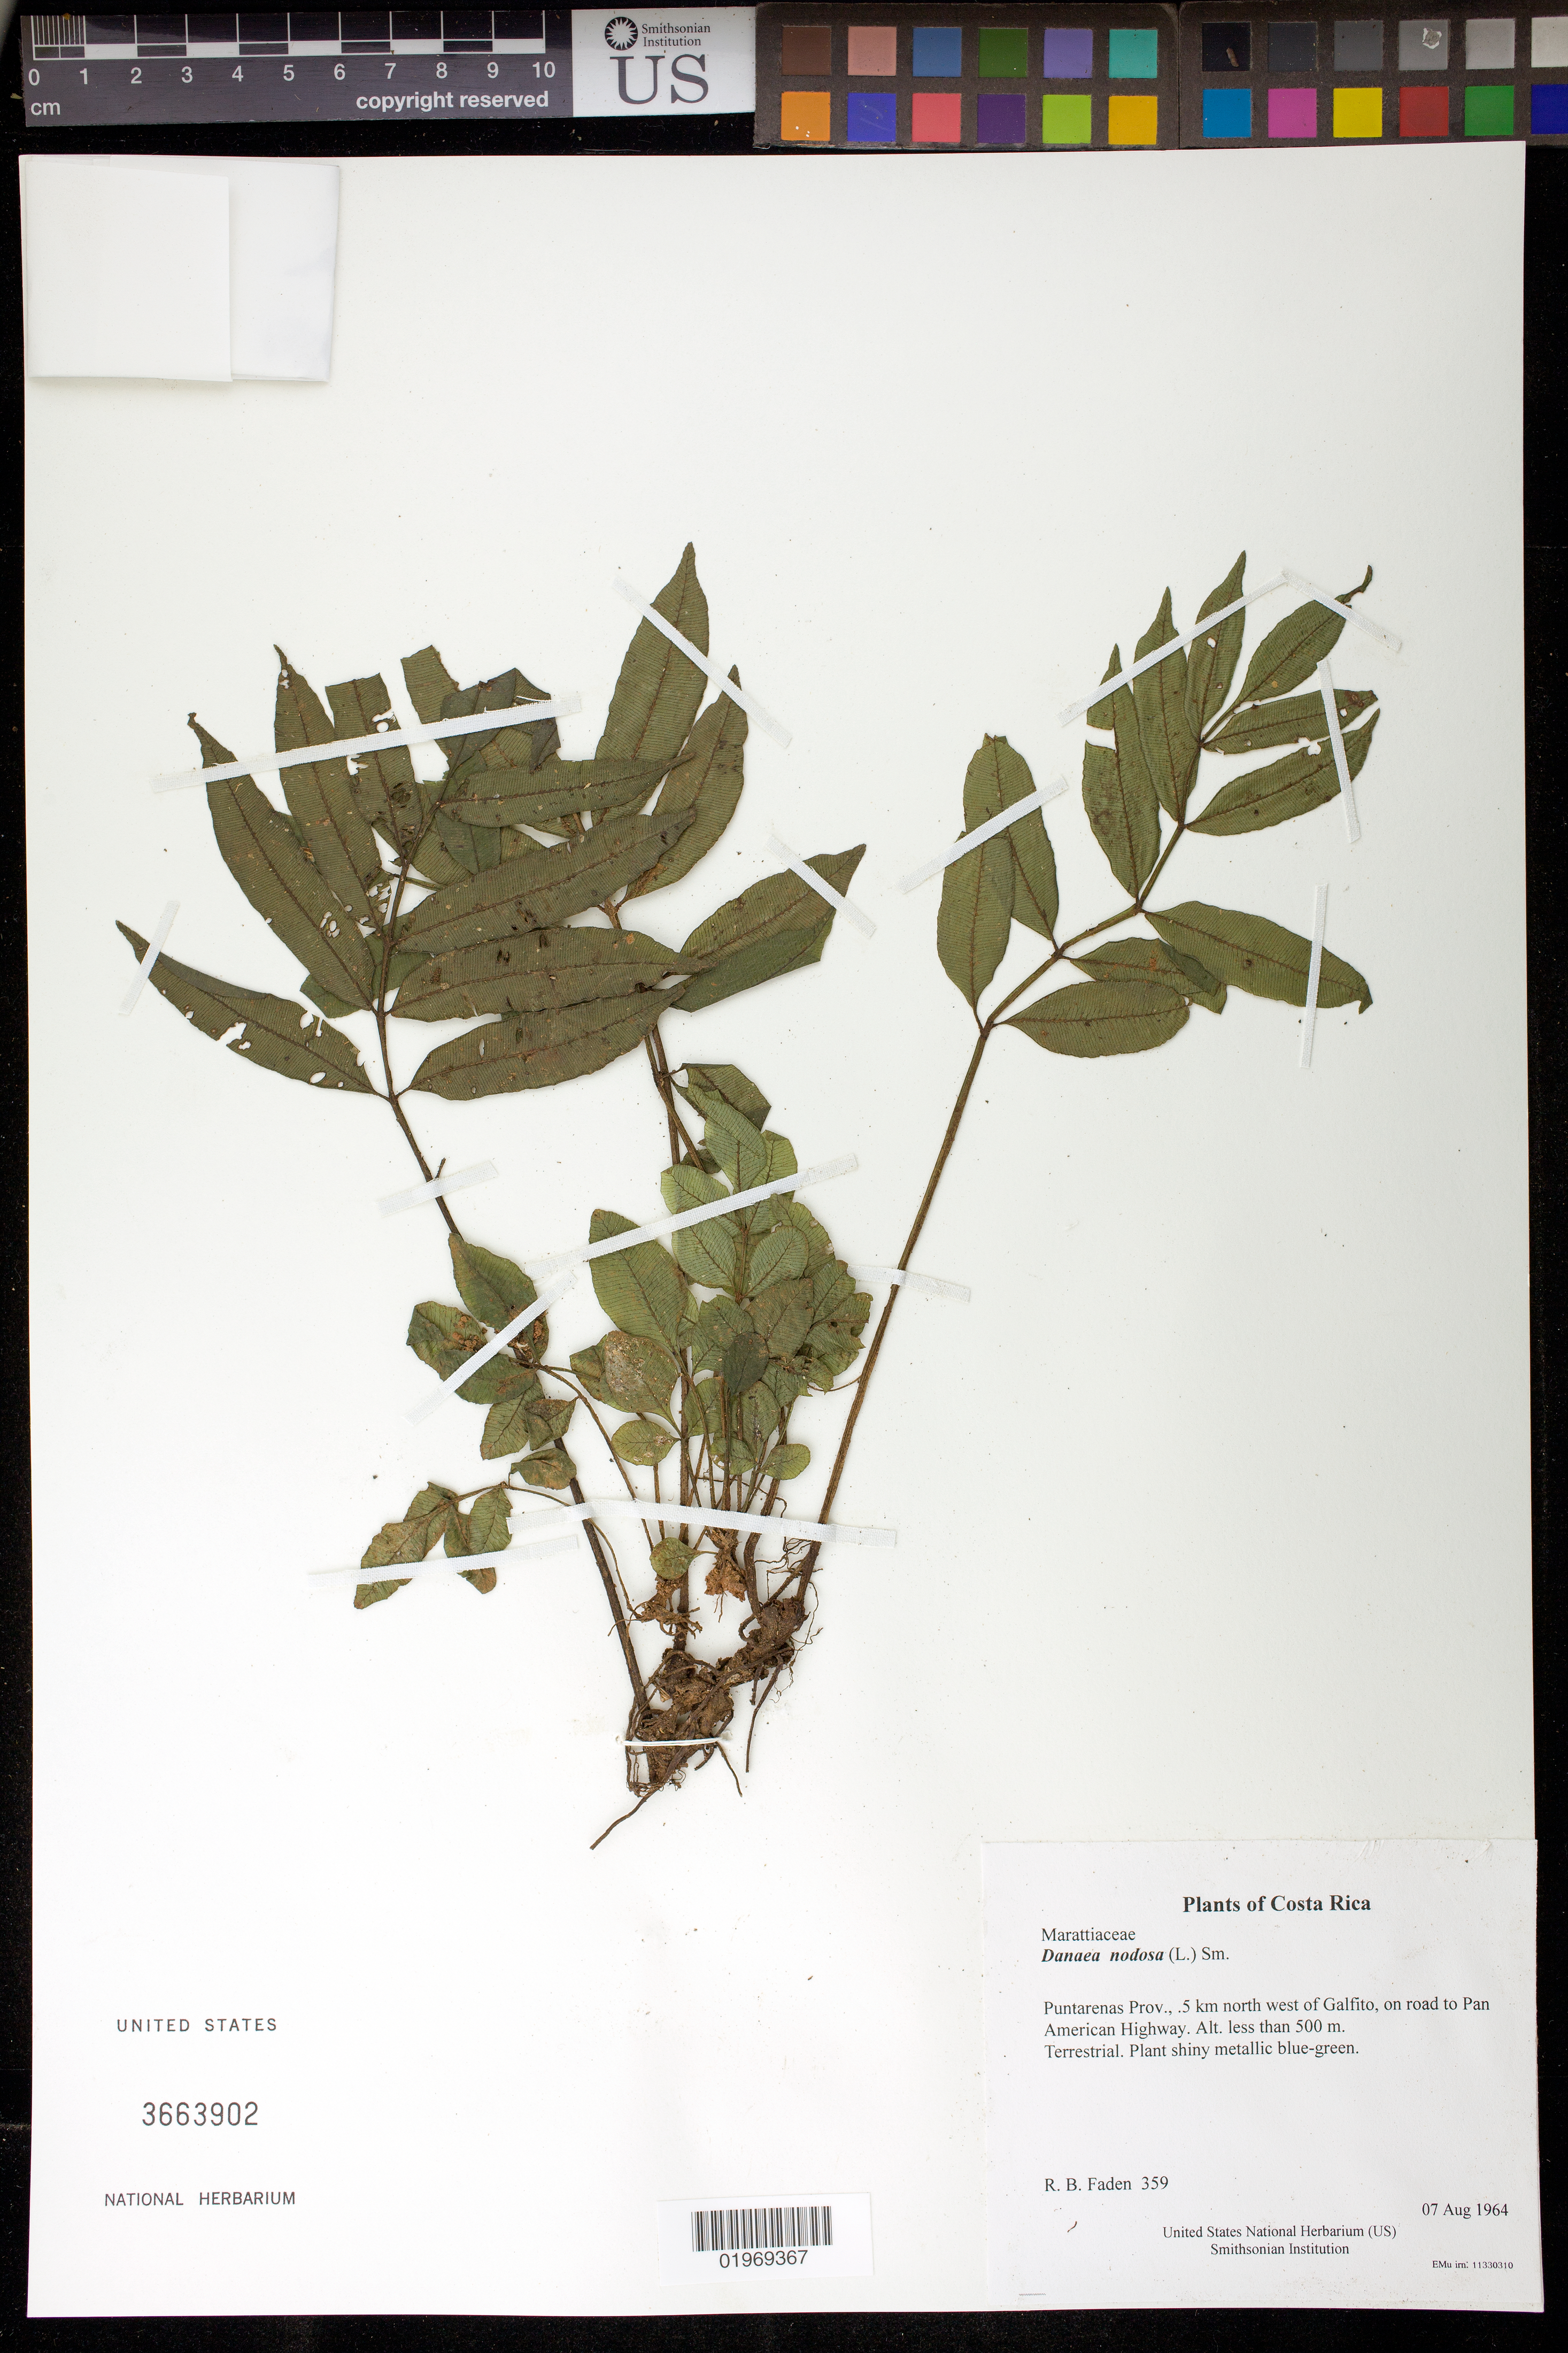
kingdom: Plantae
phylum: Tracheophyta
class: Polypodiopsida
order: Marattiales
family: Marattiaceae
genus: Danaea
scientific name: Danaea nodosa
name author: (L.) Sm.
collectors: R. B. Faden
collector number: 359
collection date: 1964-08-07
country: Costa Rica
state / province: Puntarenas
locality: .5 km north west of Galfito, on road to Pan American Highway. Alt. less than 500 m.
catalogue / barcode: US 3663902